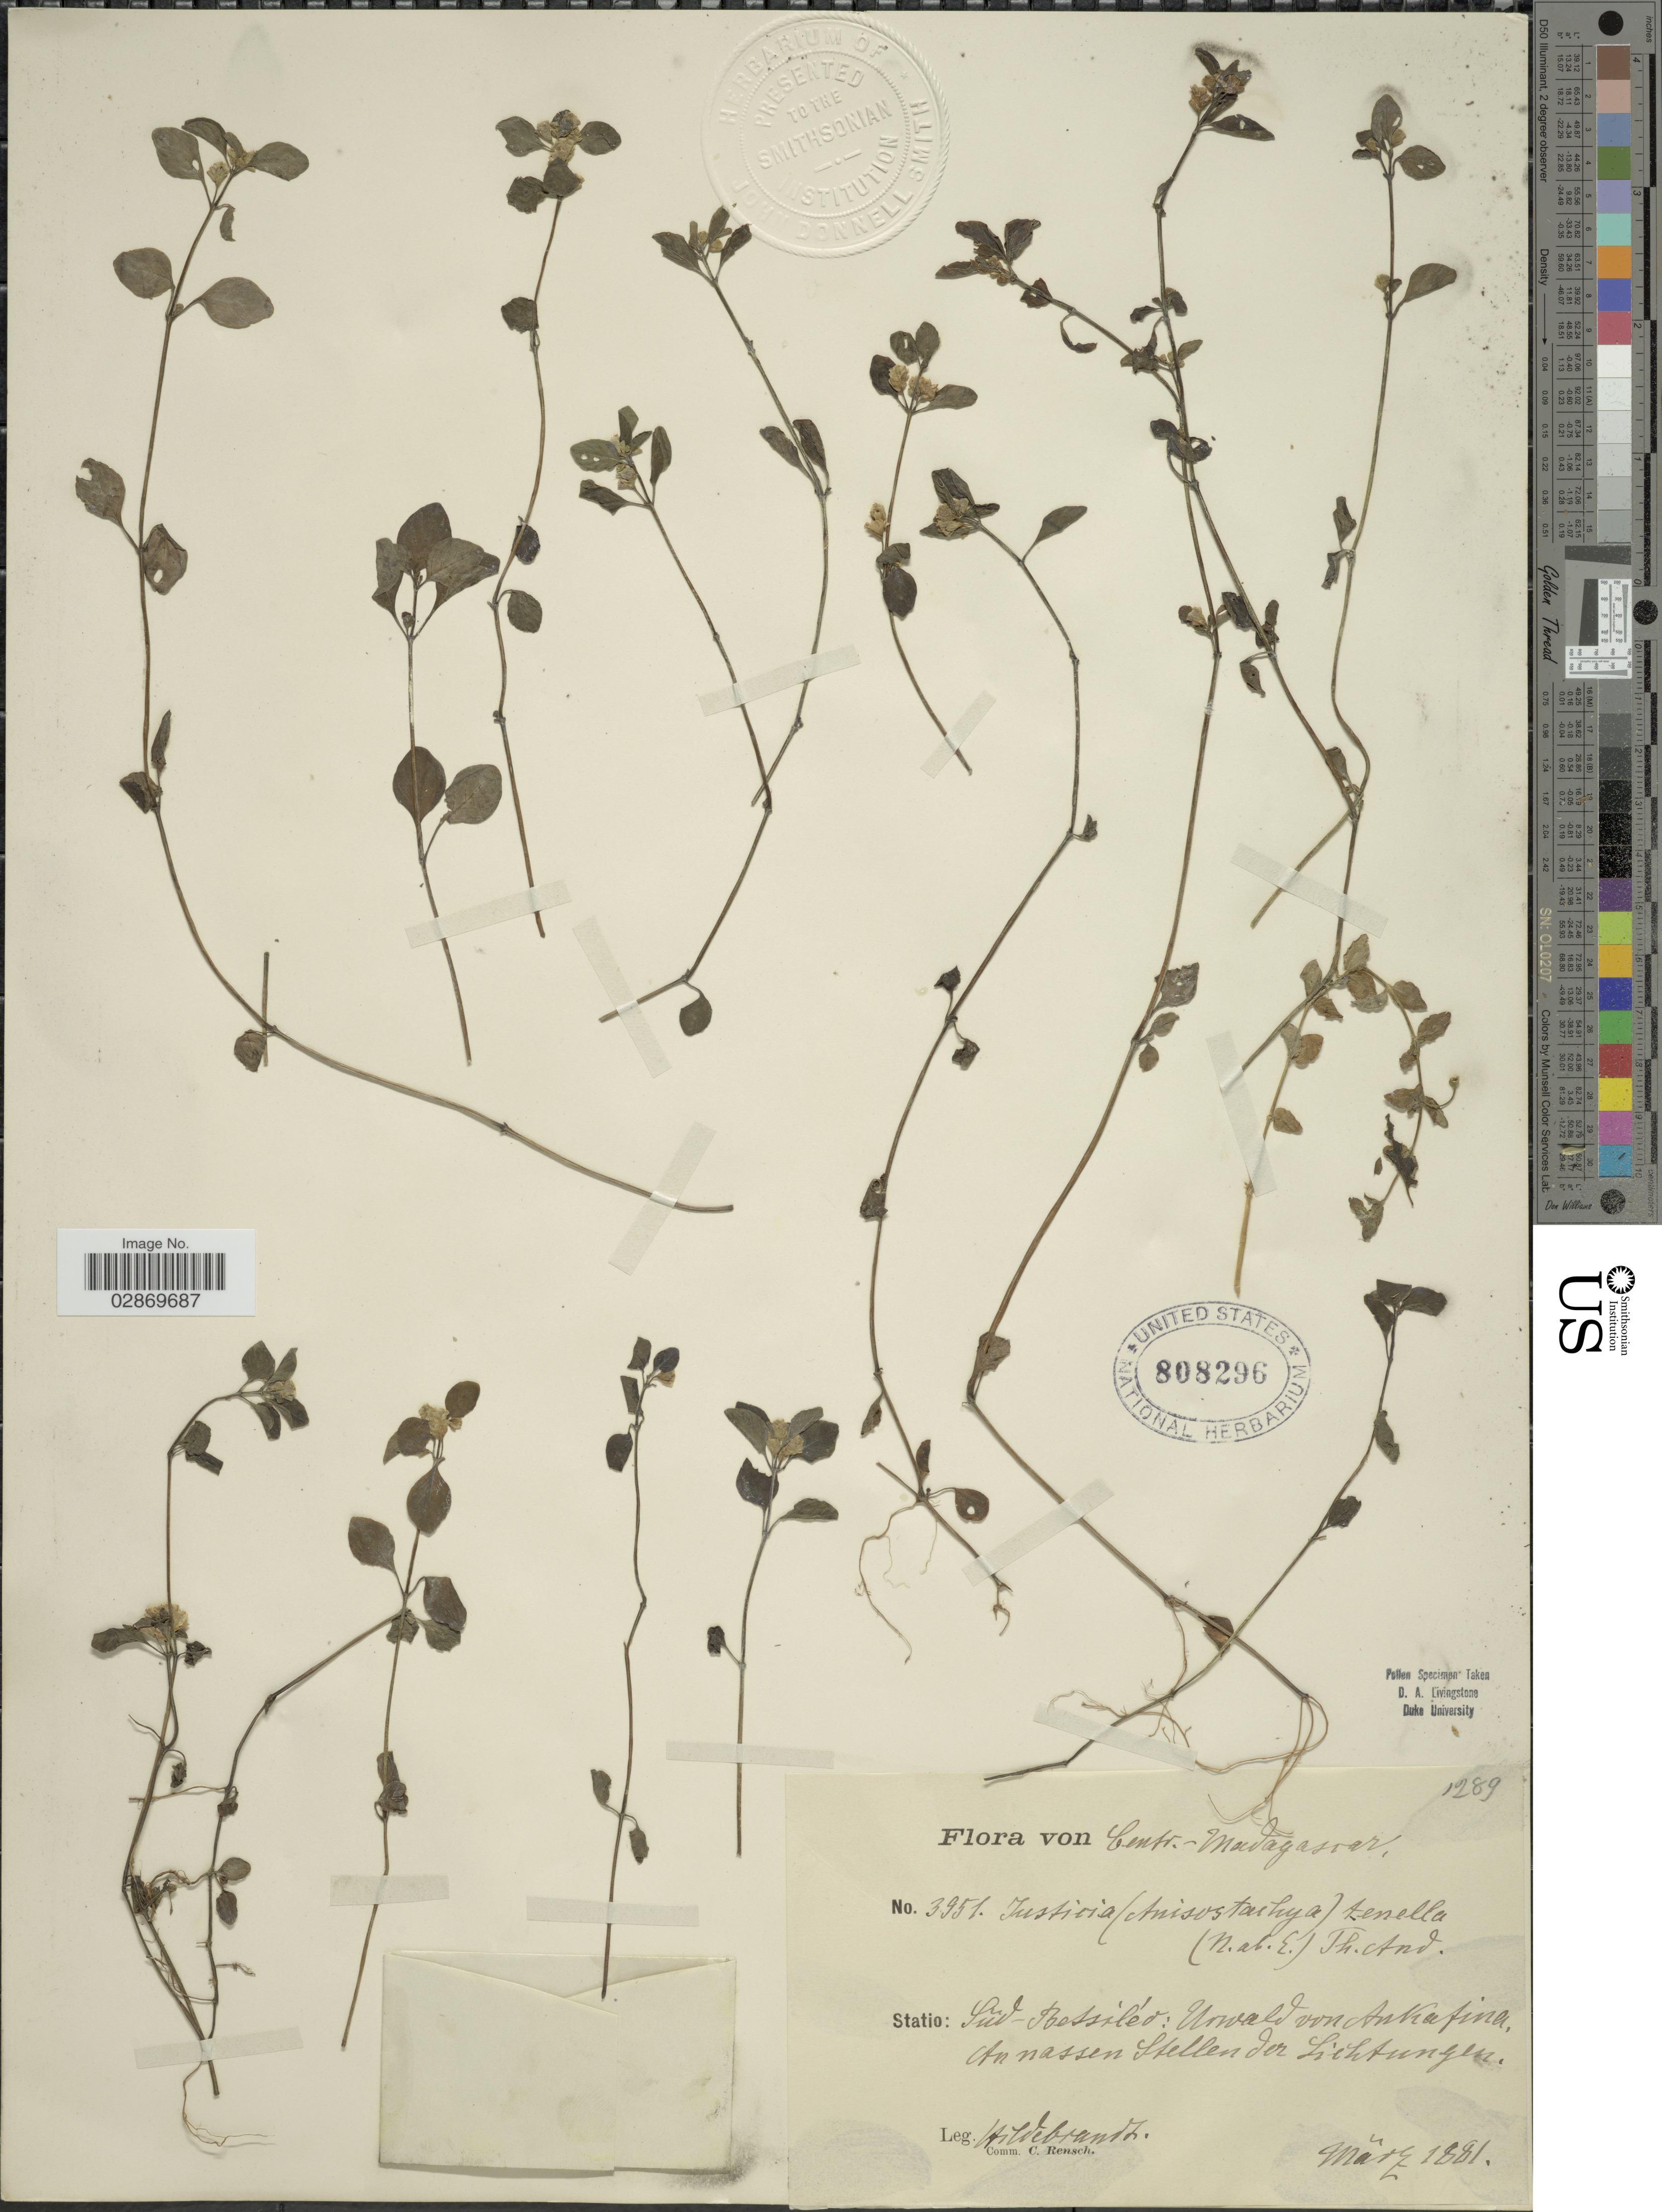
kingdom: Plantae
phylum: Tracheophyta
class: Magnoliopsida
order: Lamiales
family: Acanthaceae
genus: Anisostachya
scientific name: Anisostachya sp.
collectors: A. Webrandt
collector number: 3951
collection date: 1881-03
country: Madagascar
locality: Centr., Statio Süd-Basiléo, Urwald von Ankafina.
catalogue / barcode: US 808296